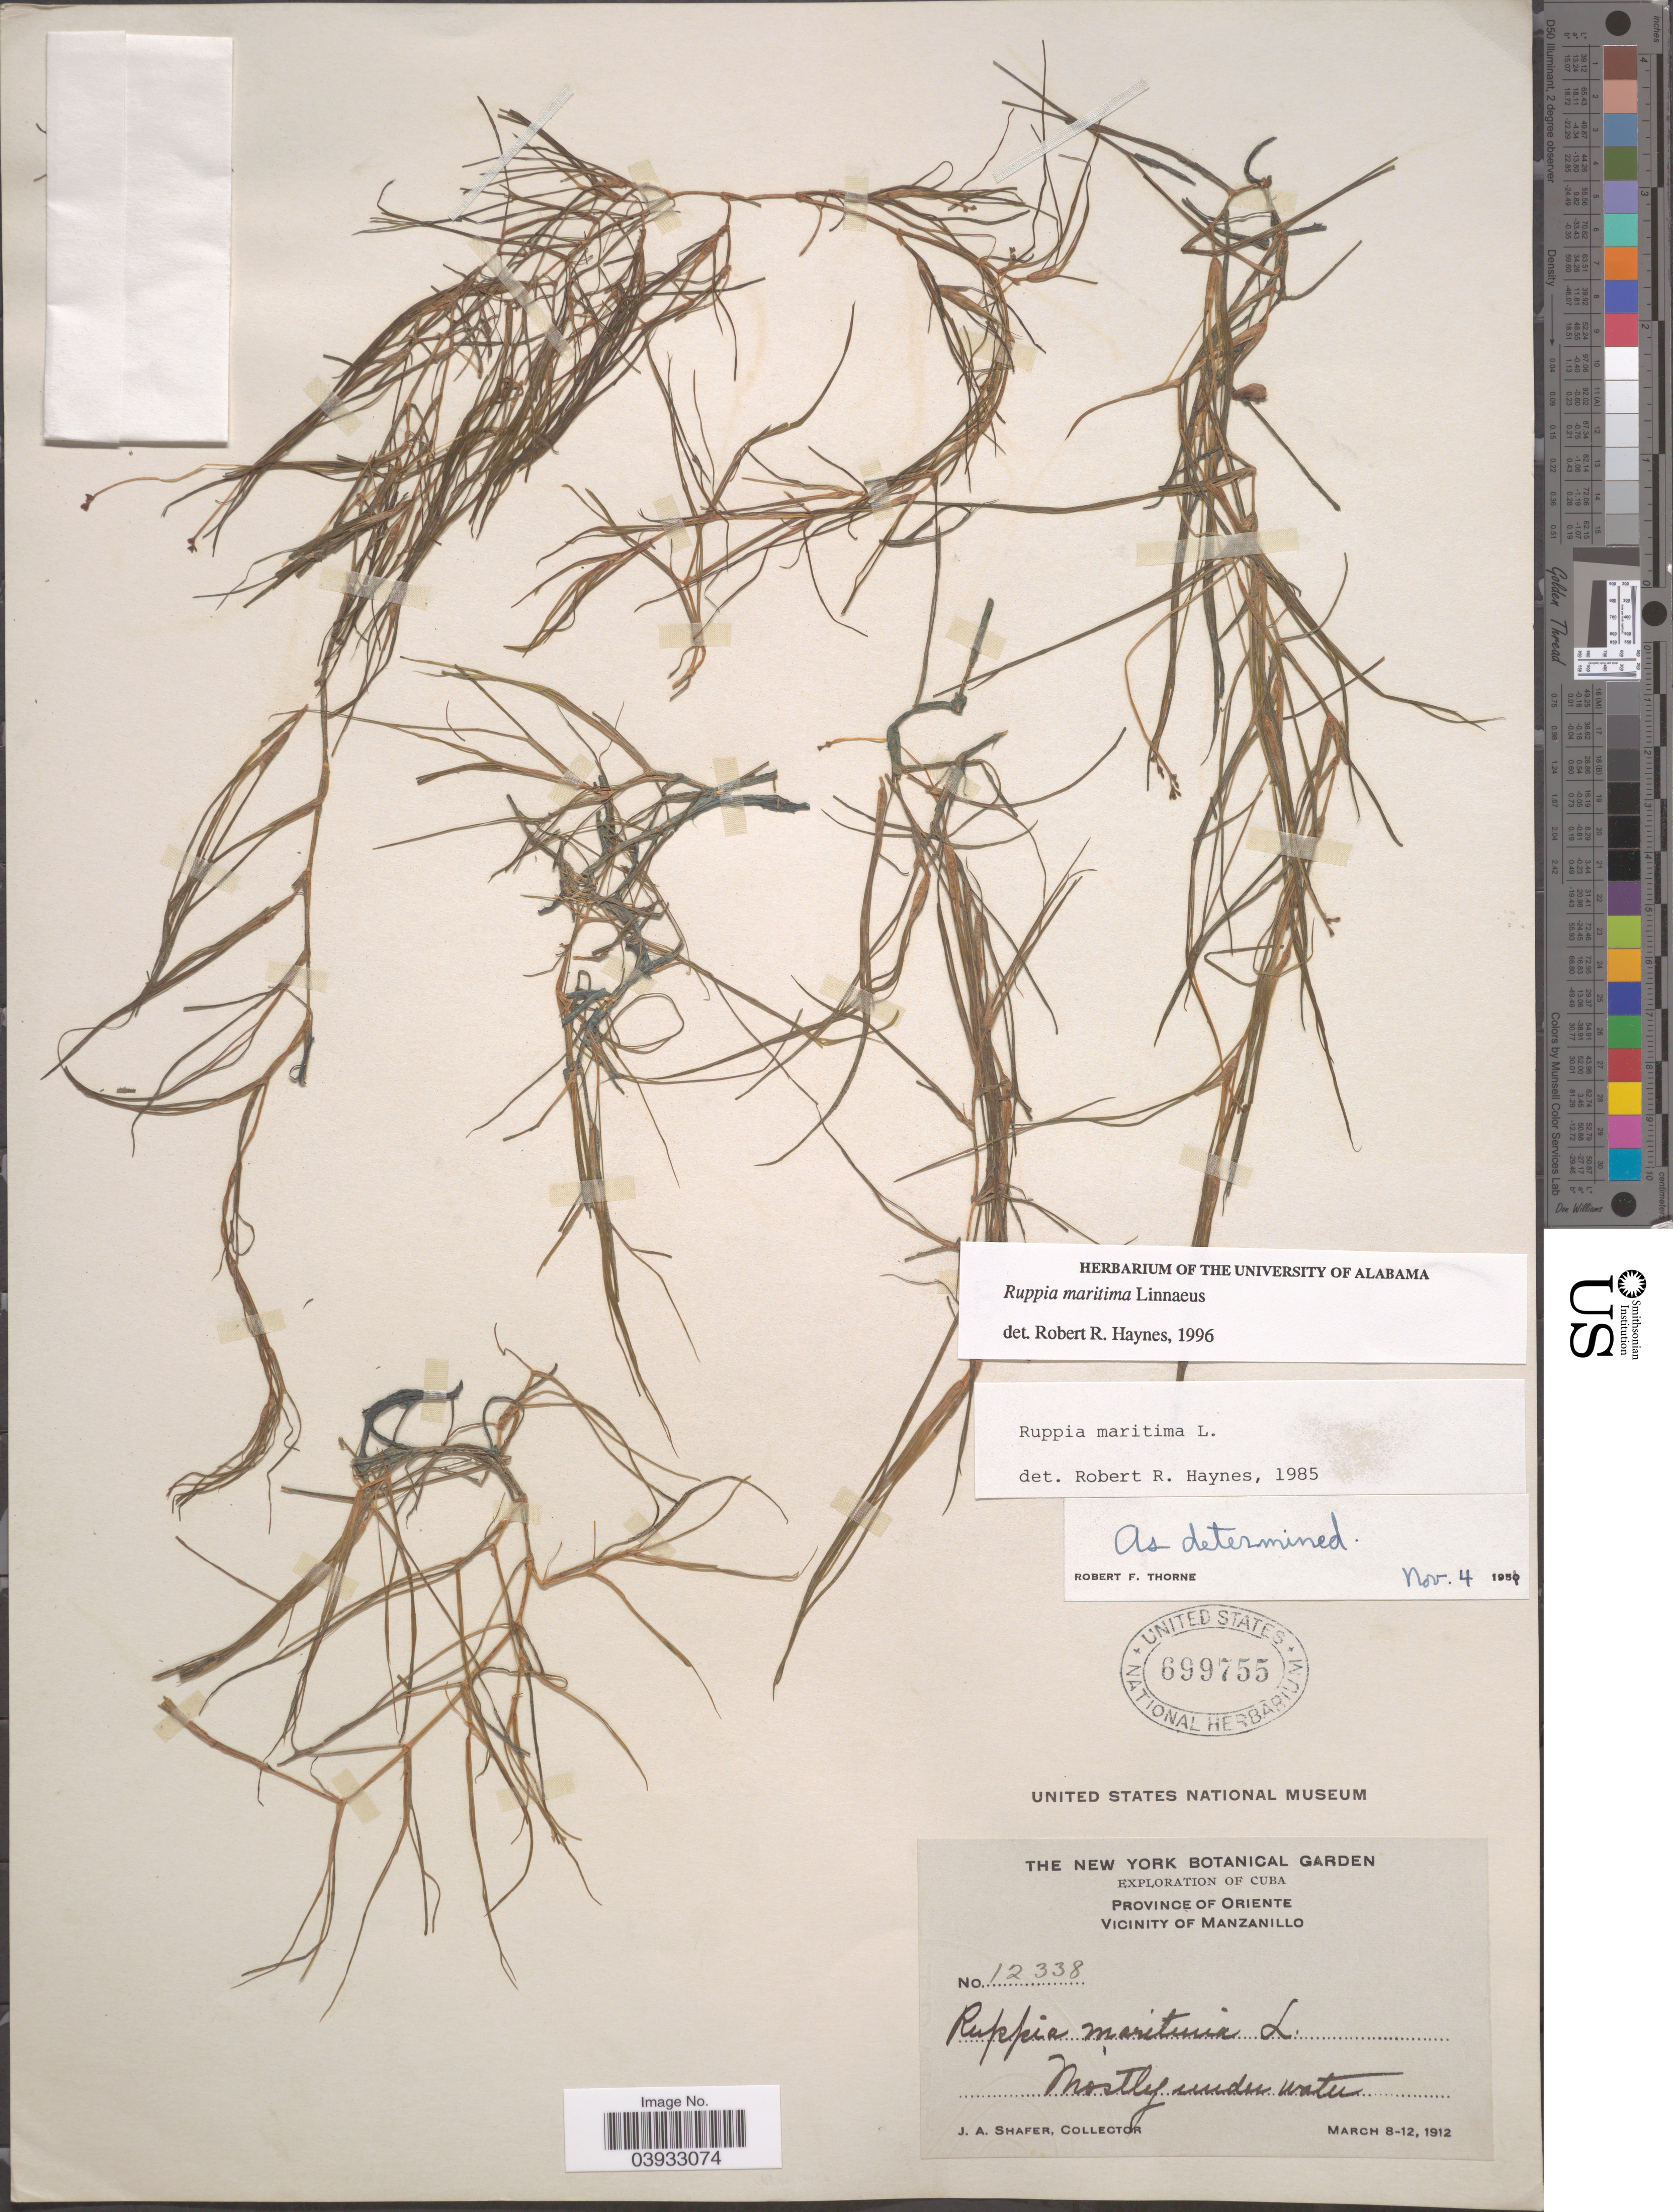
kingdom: Plantae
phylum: Tracheophyta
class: Liliopsida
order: Alismatales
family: Ruppiaceae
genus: Ruppia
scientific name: Ruppia maritima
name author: L.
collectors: J. A. Shafer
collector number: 12338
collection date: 1912-03-08/1912-03-12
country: Cuba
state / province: Oriente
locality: Vicinity of Manzanillo.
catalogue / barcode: US 699755